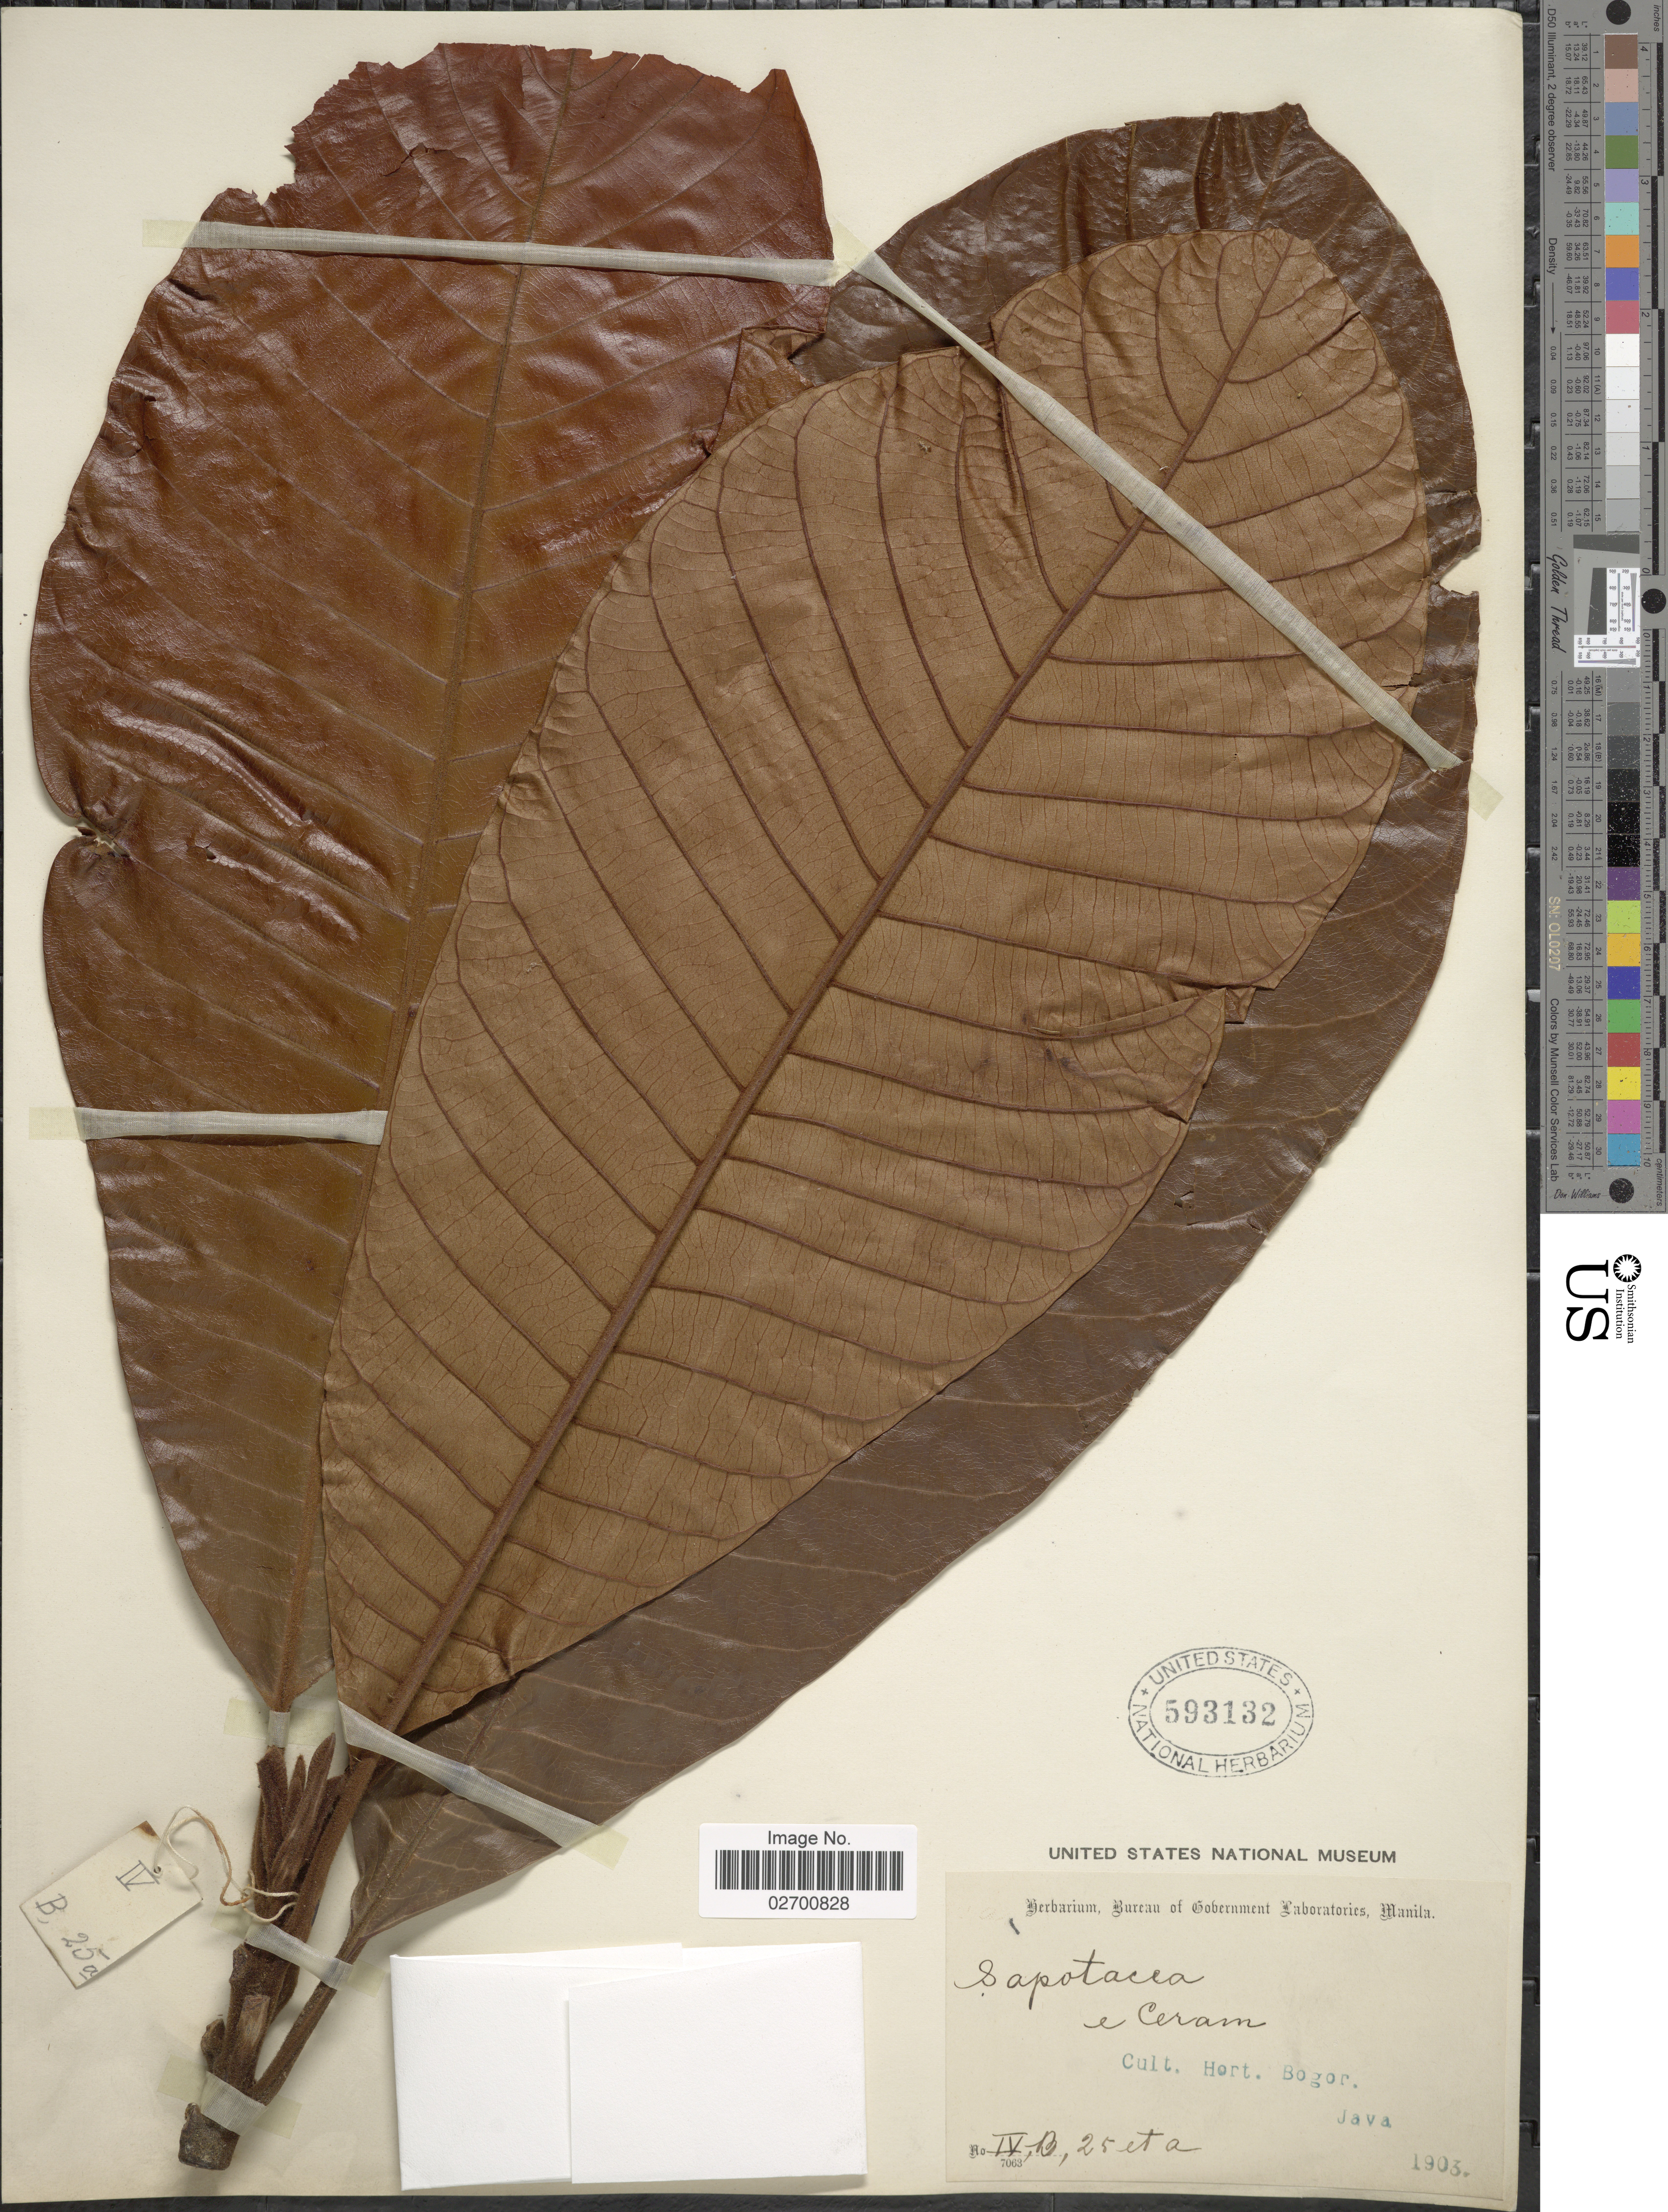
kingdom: Plantae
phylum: Tracheophyta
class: Magnoliopsida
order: Ericales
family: Sapotaceae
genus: Palaquium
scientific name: Palaquium sp.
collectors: Ex herb. Bureau of Government Laboratories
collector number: IV, B, 25 et a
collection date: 1903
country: Indonesia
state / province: Java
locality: Cult. Hort. Bogor. e Ceram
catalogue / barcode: US 593132